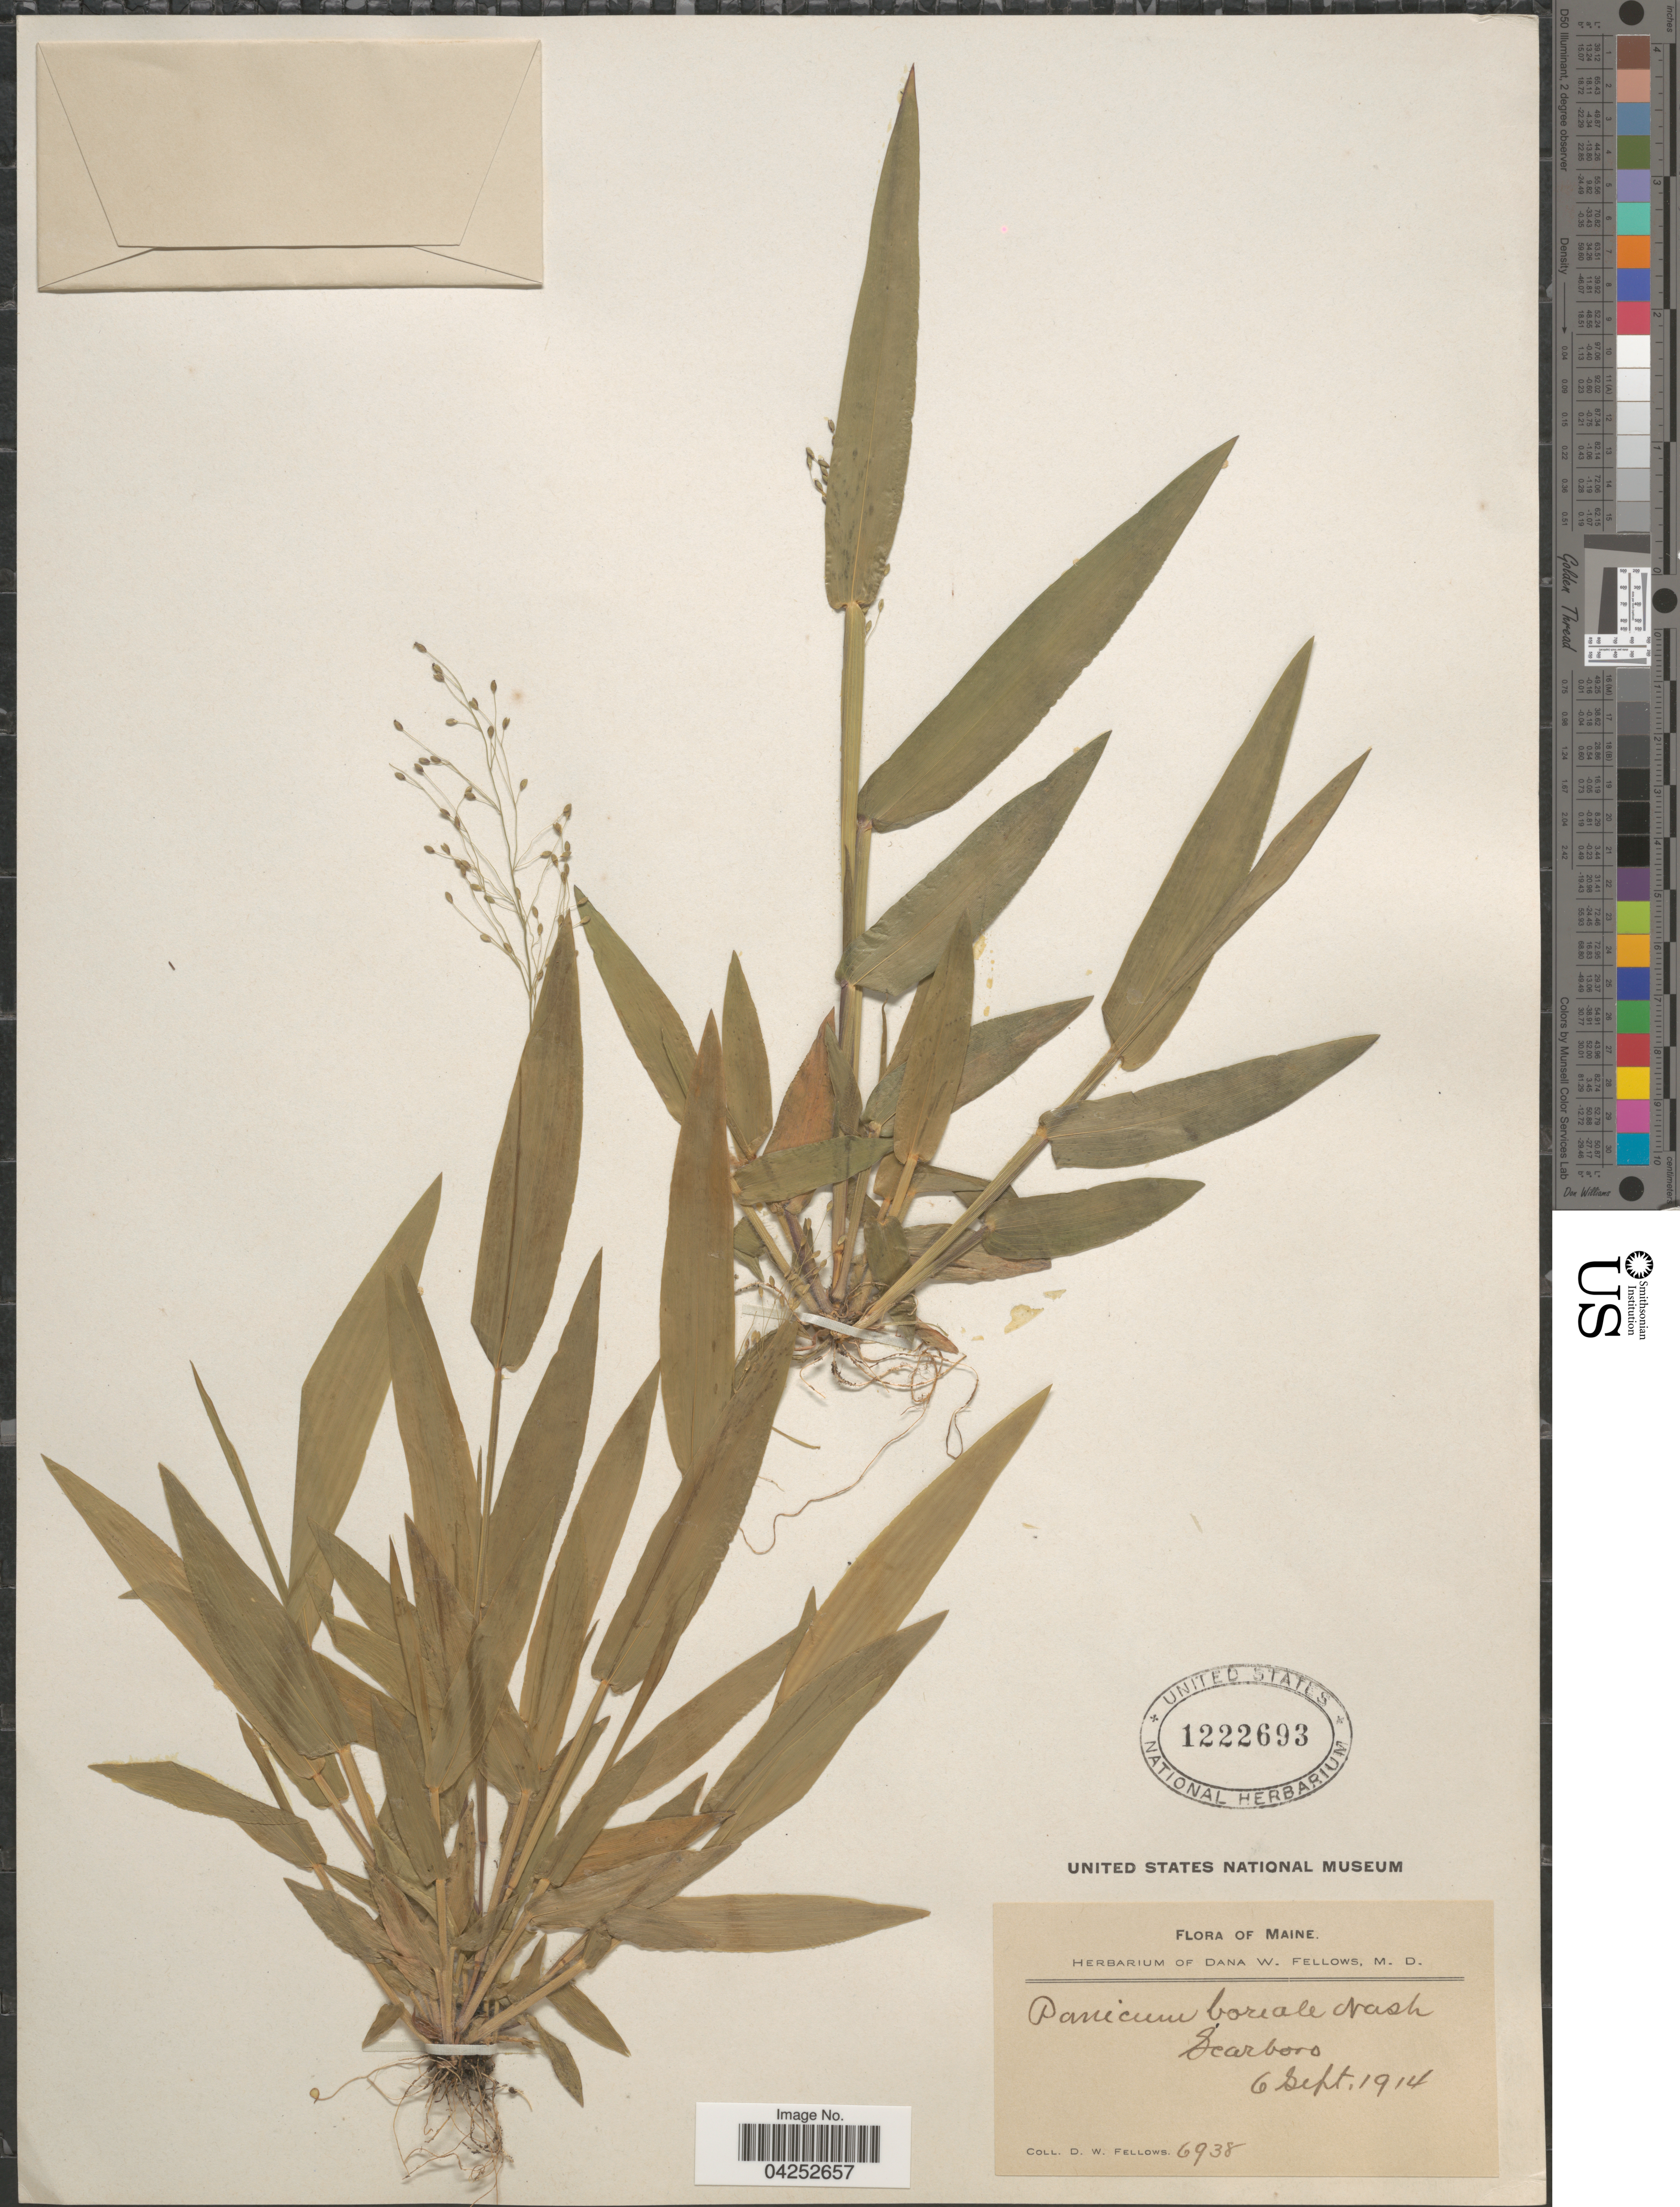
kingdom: Plantae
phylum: Tracheophyta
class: Liliopsida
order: Poales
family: Poaceae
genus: Dichanthelium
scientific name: Dichanthelium boreale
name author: (Nash) Freckmann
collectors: D. W. Fellows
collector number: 6938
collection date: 1914-09-06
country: United States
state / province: Maine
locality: Scarboro.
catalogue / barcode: US 1222693